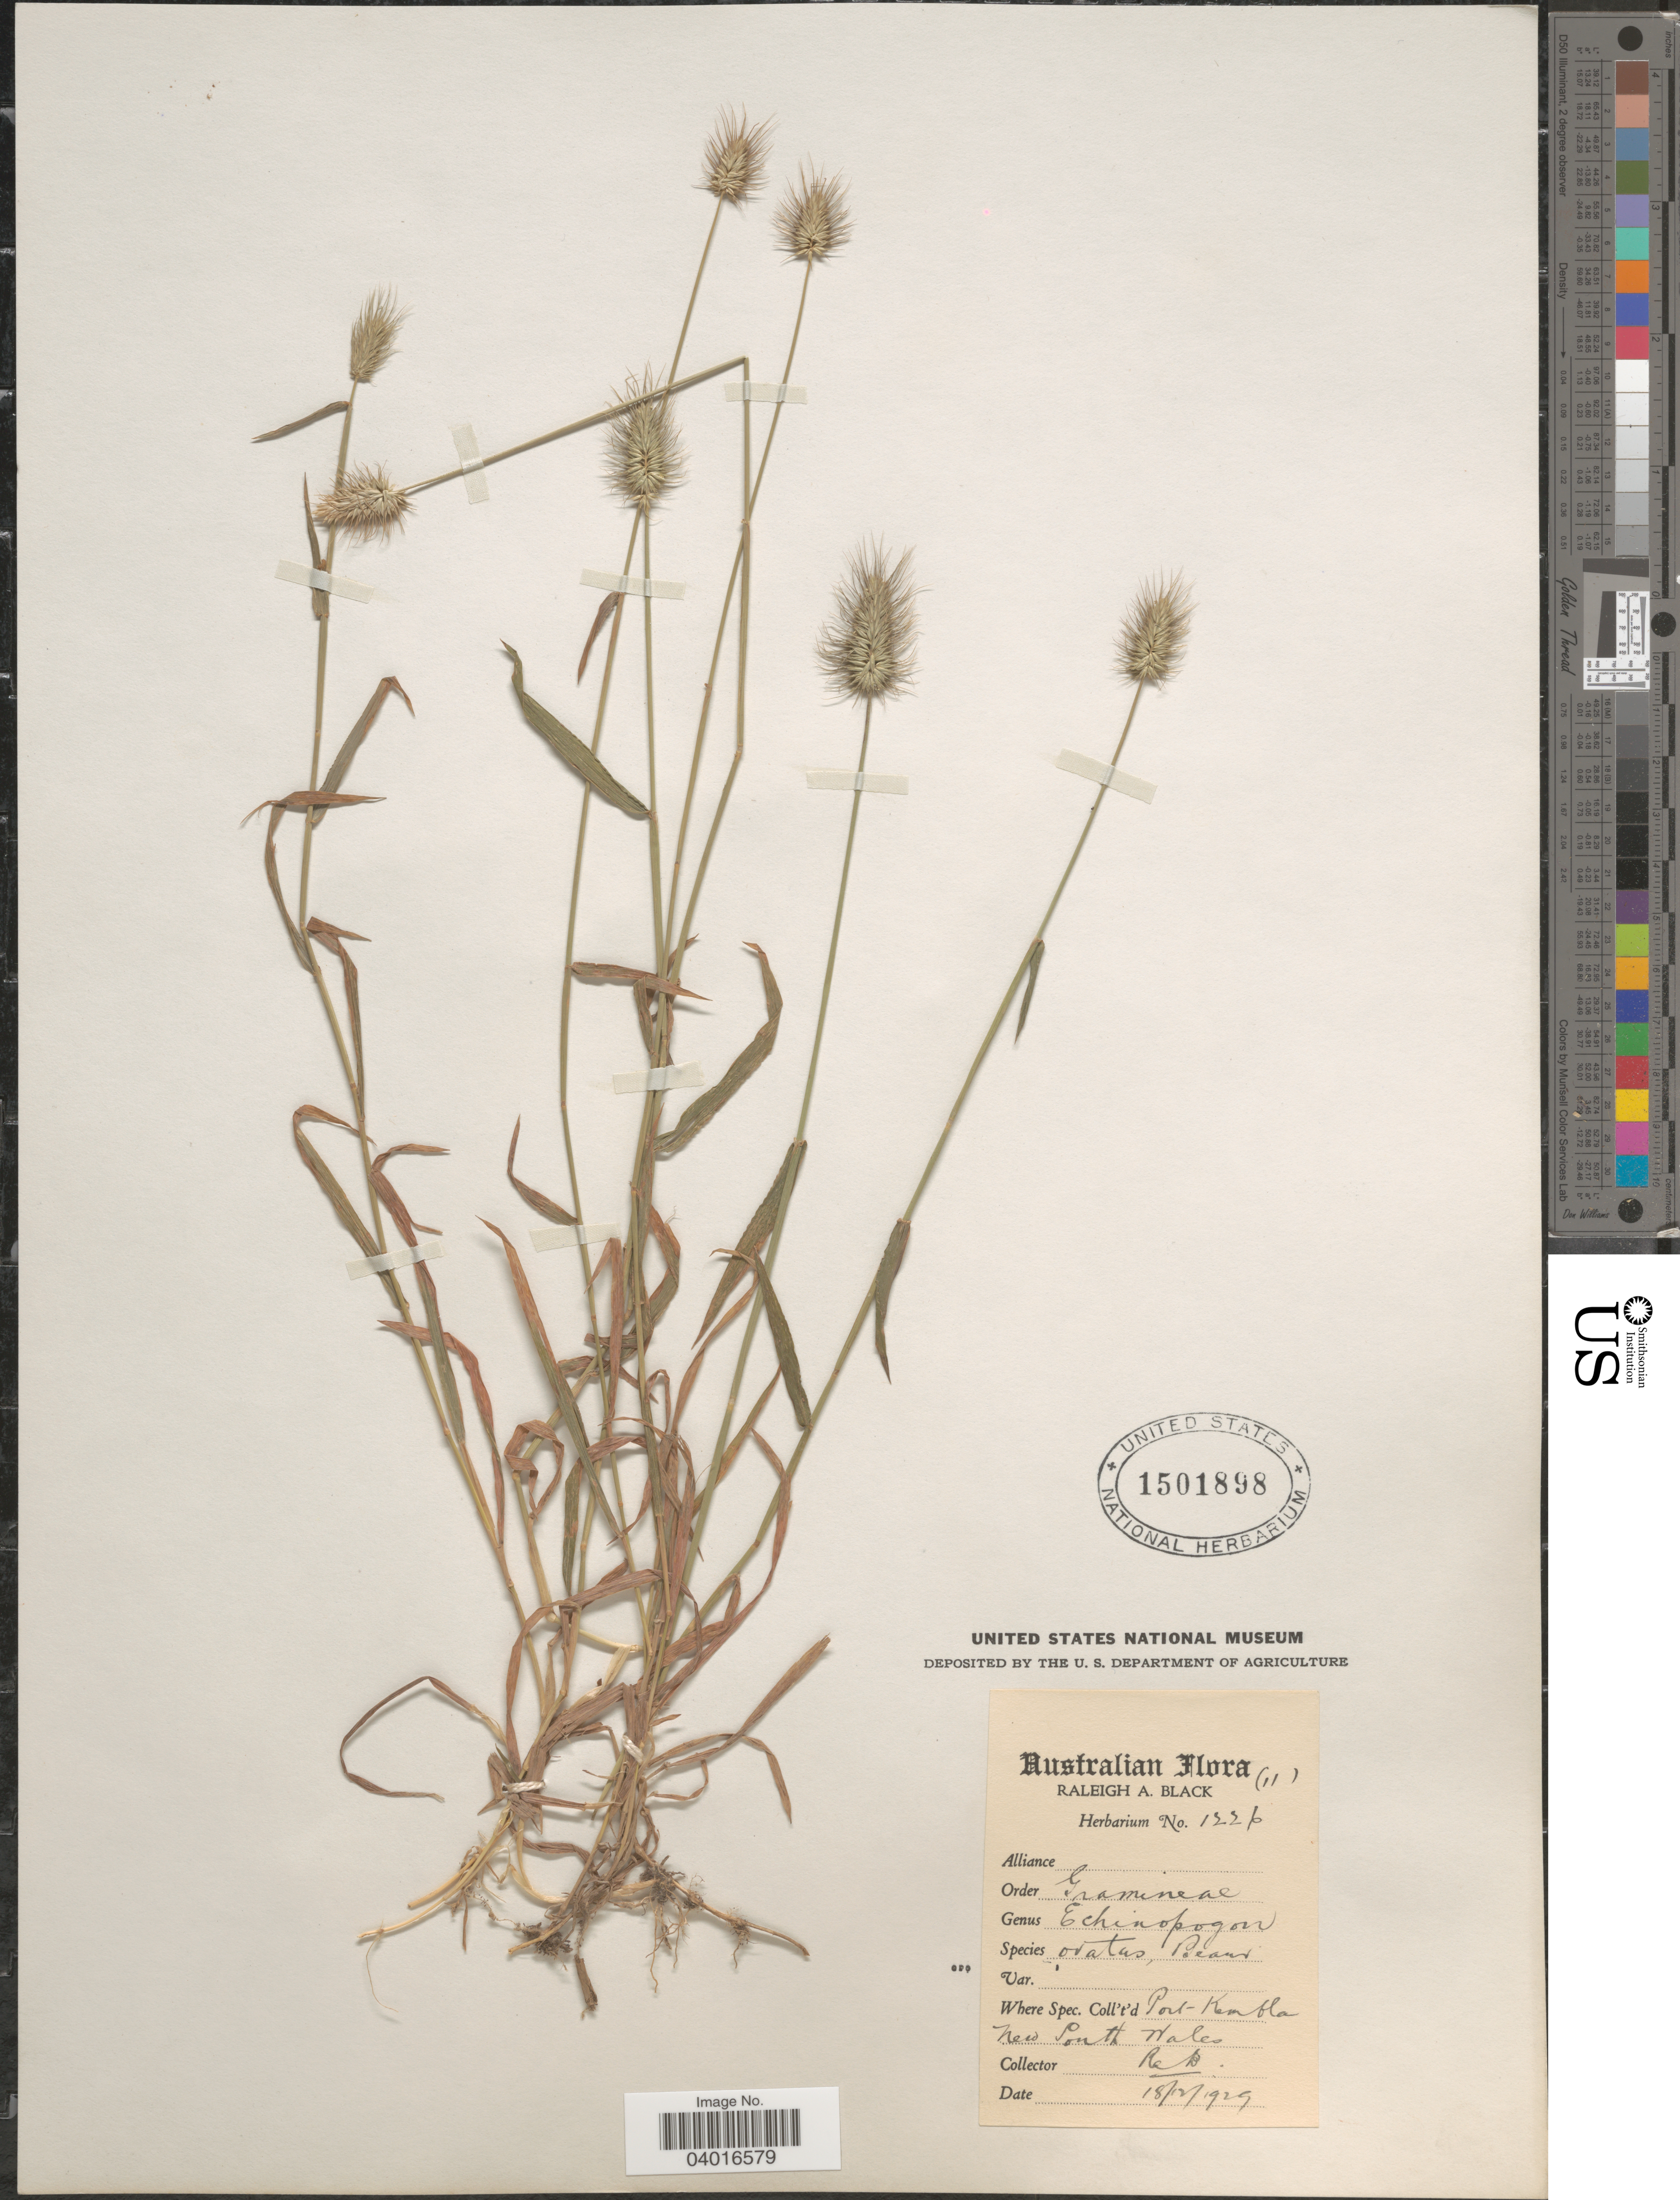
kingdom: Plantae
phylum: Tracheophyta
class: Liliopsida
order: Poales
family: Poaceae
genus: Echinopogon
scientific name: Echinopogon ovatus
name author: (G. Forst.) P. Beauv.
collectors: R. A. Black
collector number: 11?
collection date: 1929-12-18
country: Australia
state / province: New South Wales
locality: Port Kembla.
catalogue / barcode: US 1501898